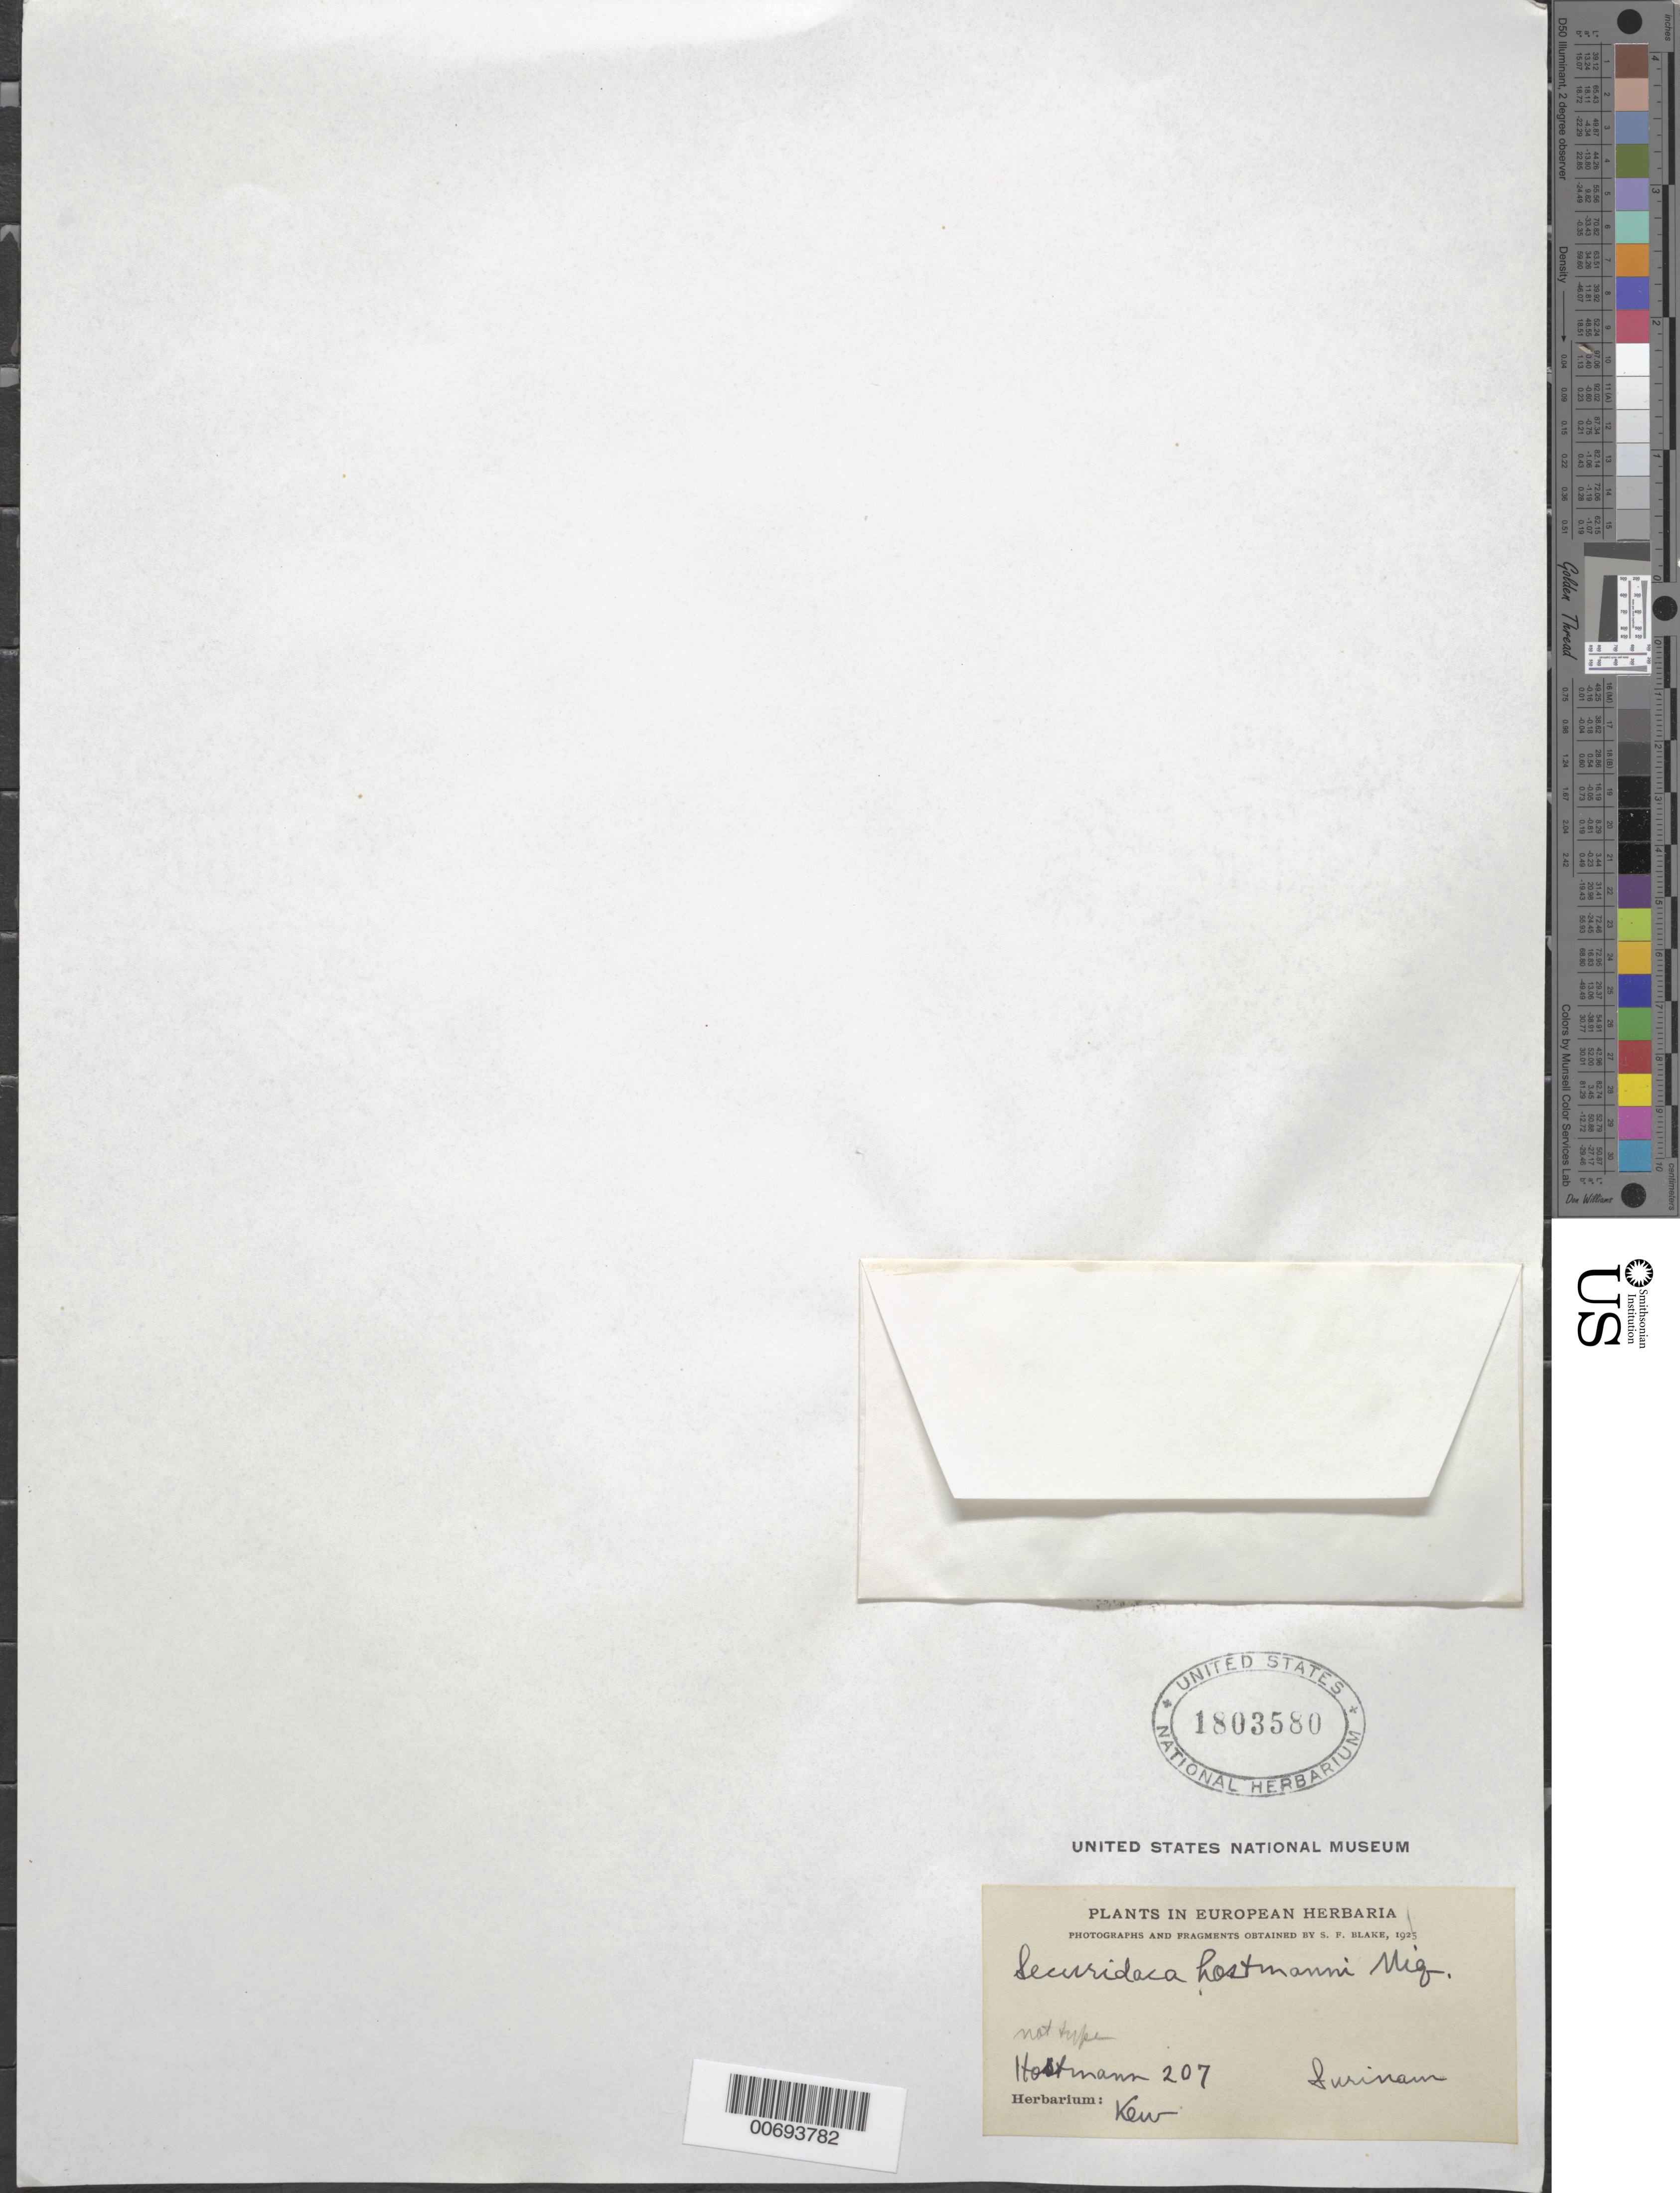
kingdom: Plantae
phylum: Tracheophyta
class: Magnoliopsida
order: Fabales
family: Polygalaceae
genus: Securidaca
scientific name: Securidaca hostmannii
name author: Miq.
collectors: F. Hostmann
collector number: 207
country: Suriname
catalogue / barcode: US 1803580